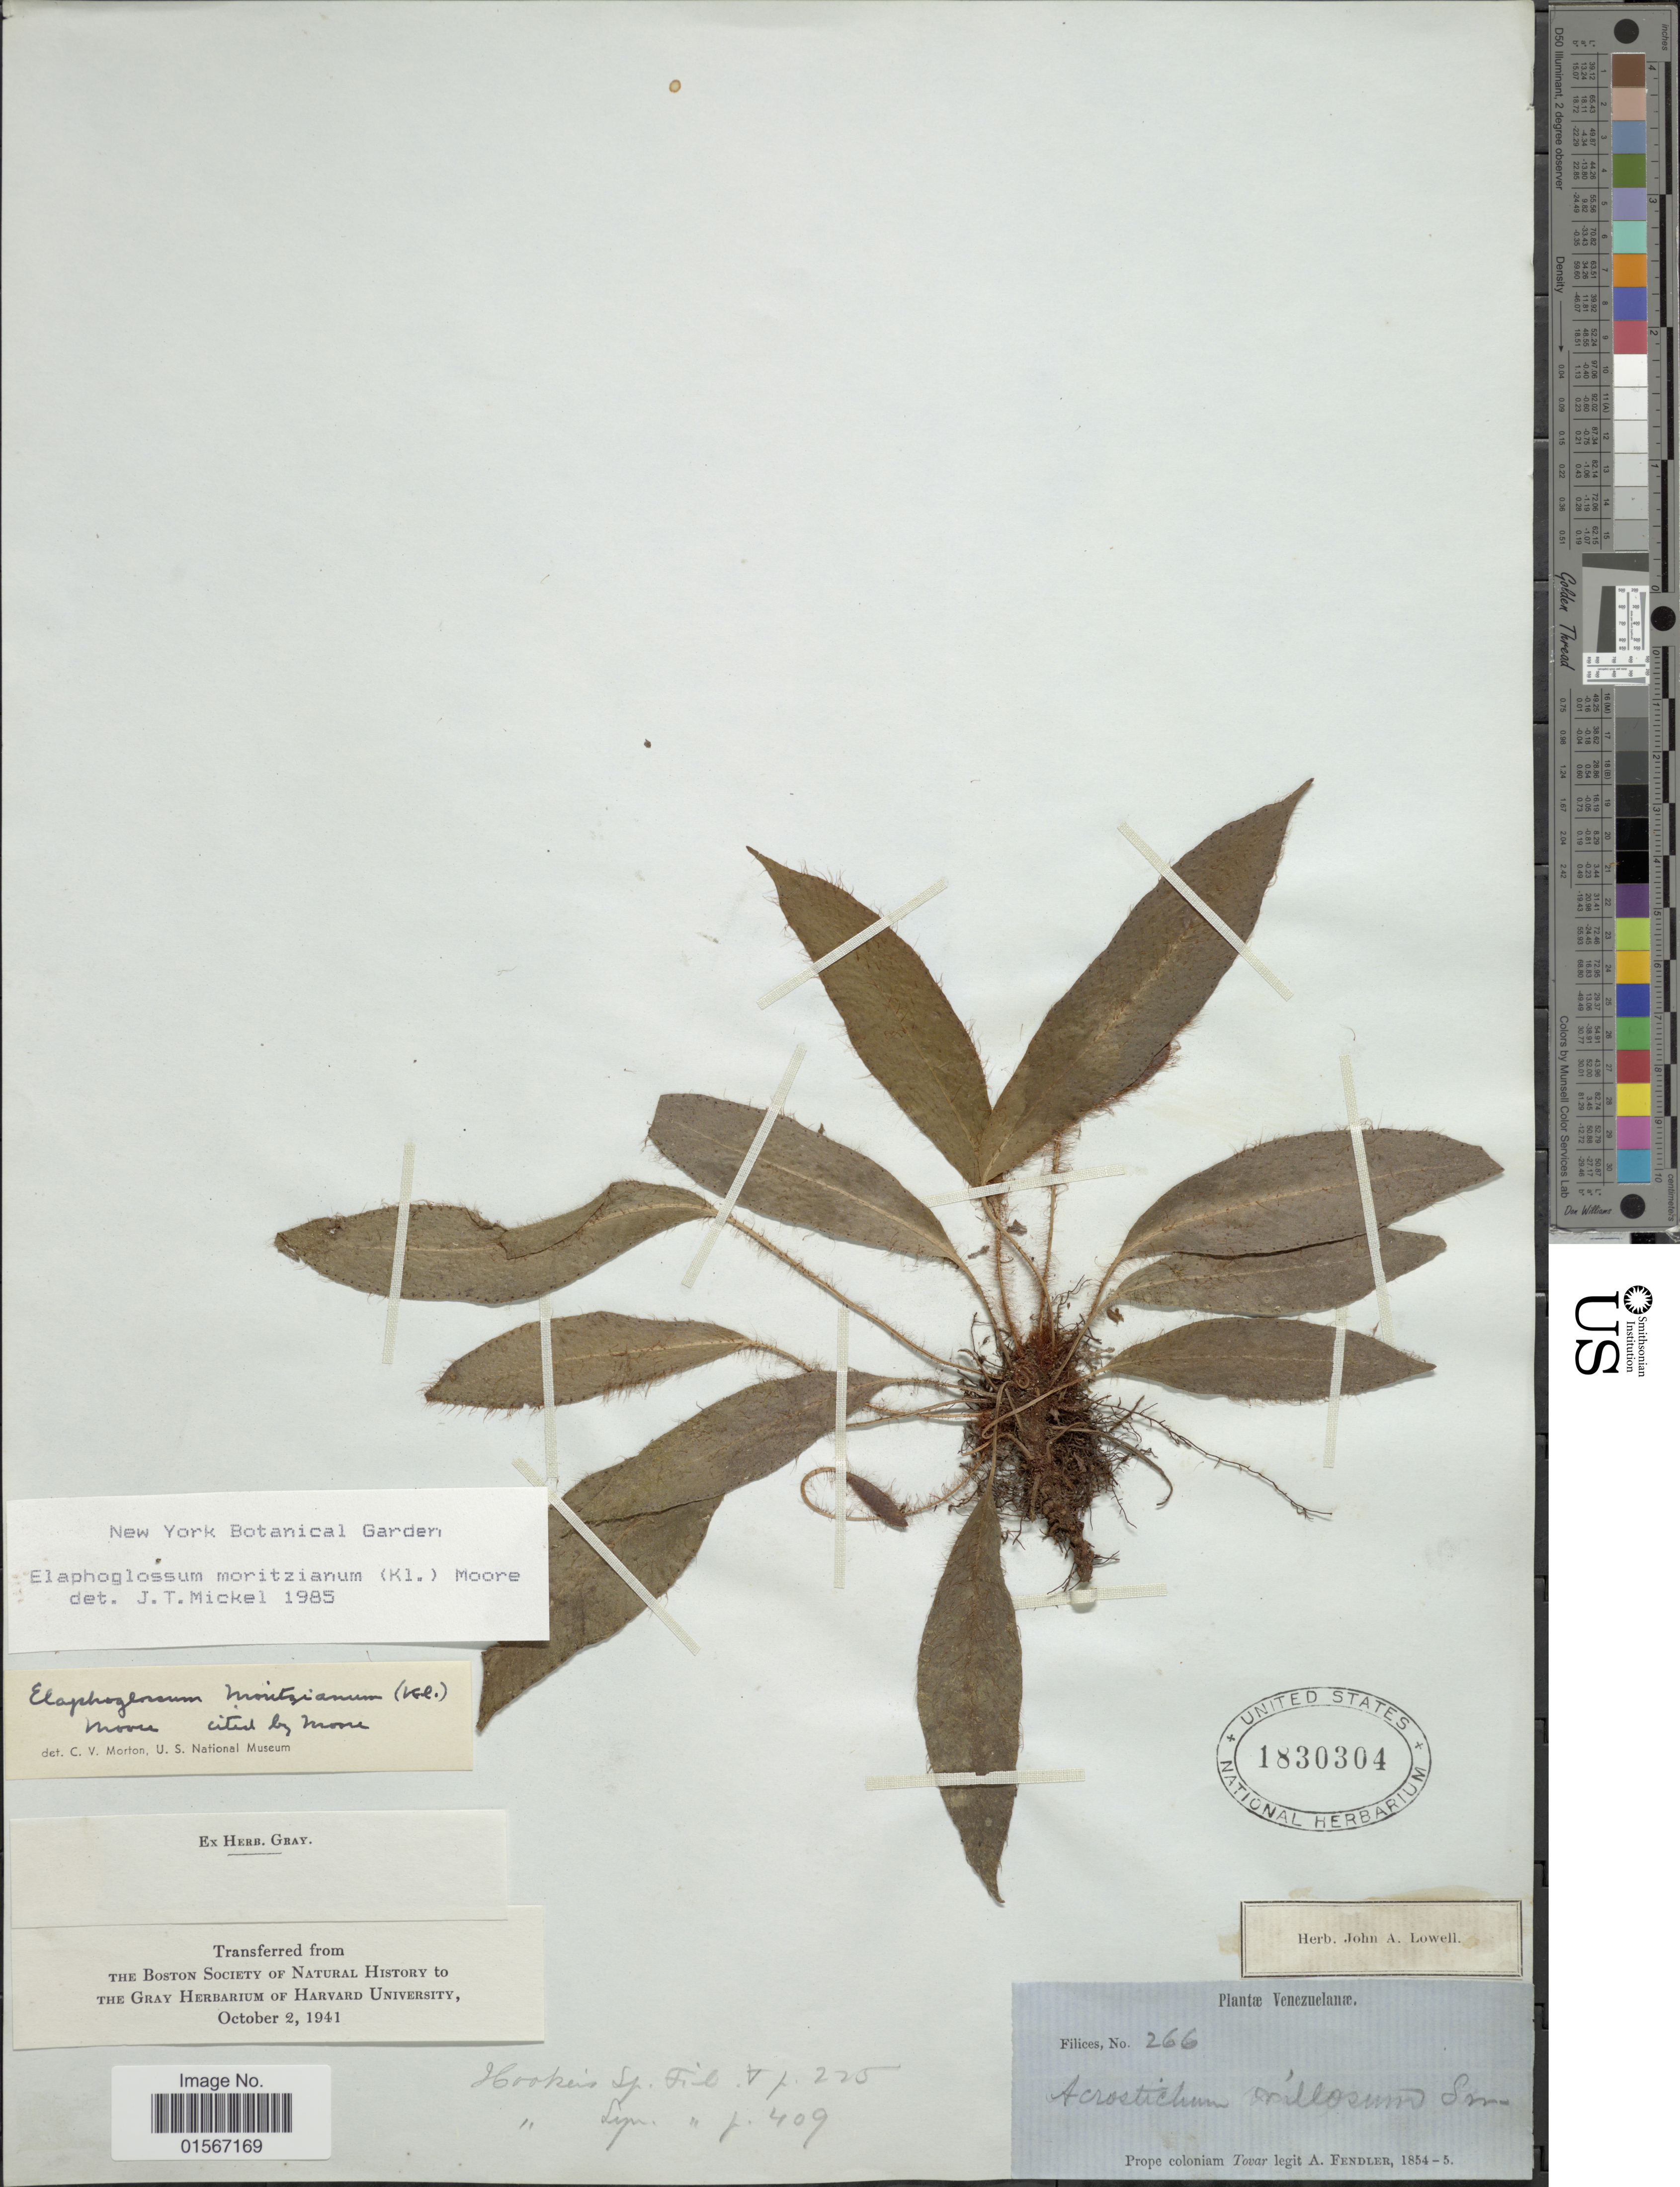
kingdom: Plantae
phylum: Tracheophyta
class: Polypodiopsida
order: Polypodiales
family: Dryopteridaceae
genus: Elaphoglossum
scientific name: Elaphoglossum moritzianum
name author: (Klotzsch) T. Moore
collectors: A. Fendler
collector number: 266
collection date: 1854/1855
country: Venezuela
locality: Venezuelæ, Pope Coloniam Tovar.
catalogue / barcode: US 1830304